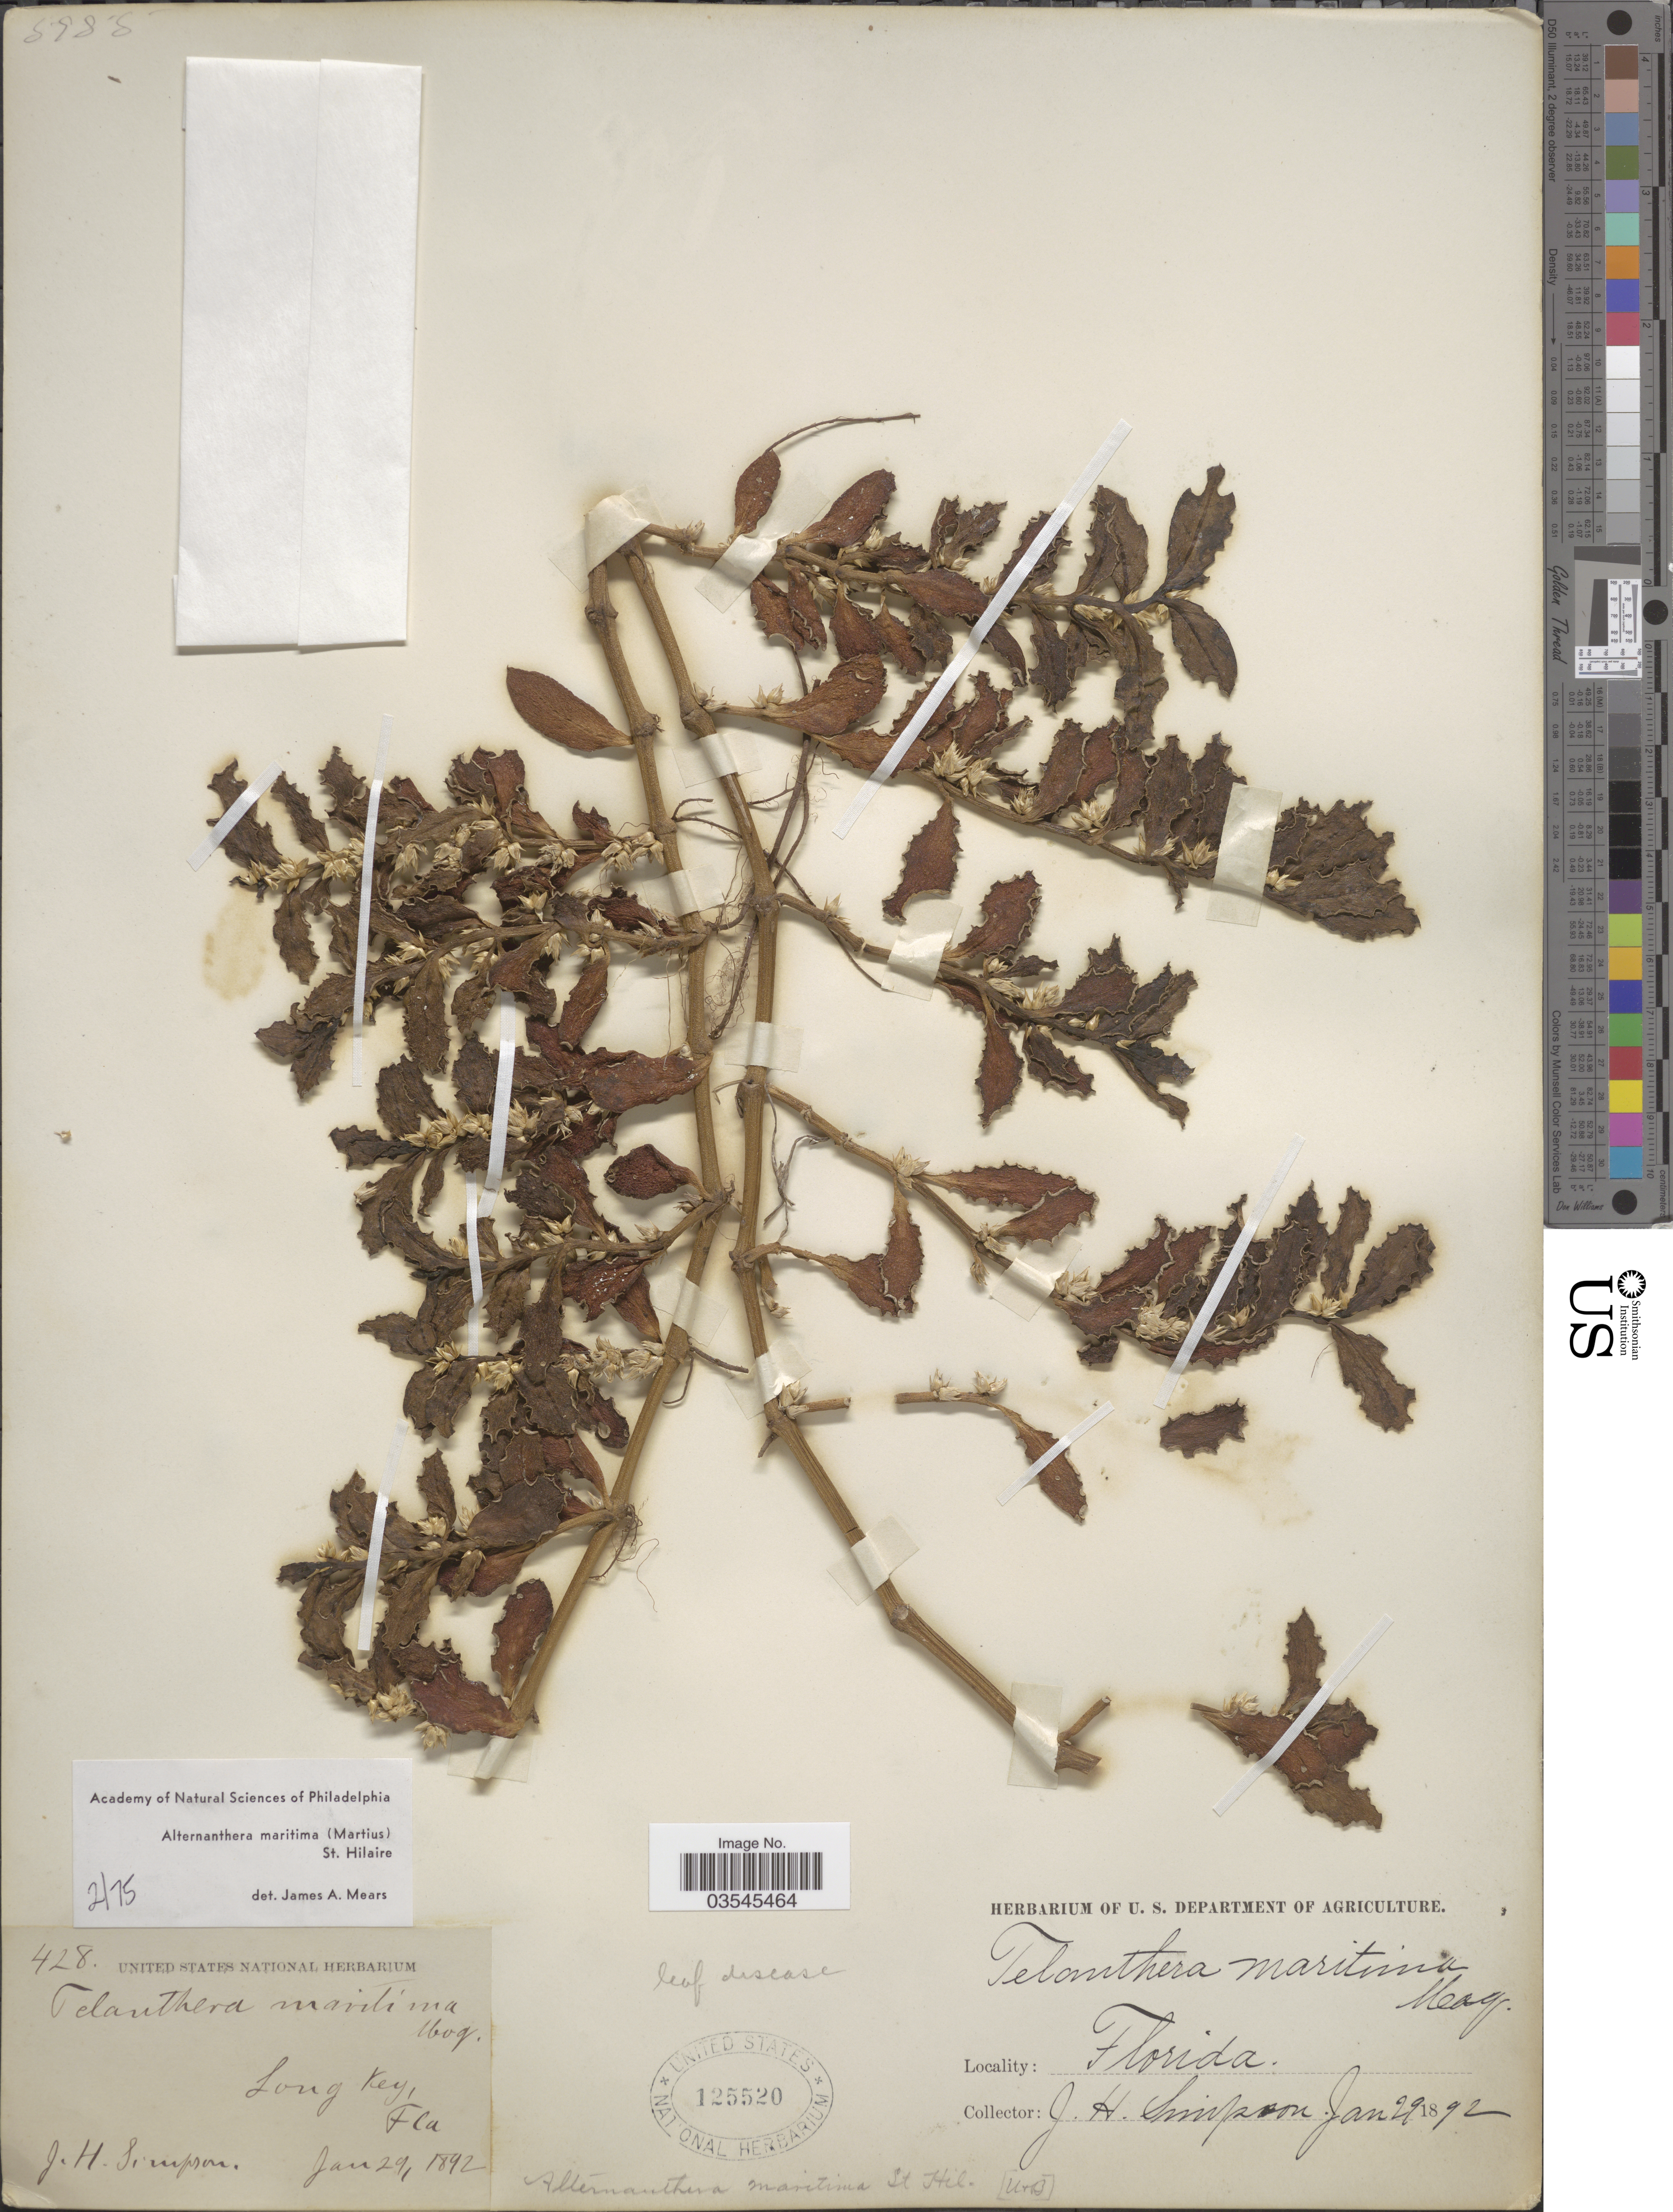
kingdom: Plantae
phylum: Tracheophyta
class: Magnoliopsida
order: Caryophyllales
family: Amaranthaceae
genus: Alternanthera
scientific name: Alternanthera maritima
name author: (Mart.) A. St.-Hil.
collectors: J. H. Simpson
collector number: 428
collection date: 1892-01-29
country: United States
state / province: Florida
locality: Long Key.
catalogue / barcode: US 125520